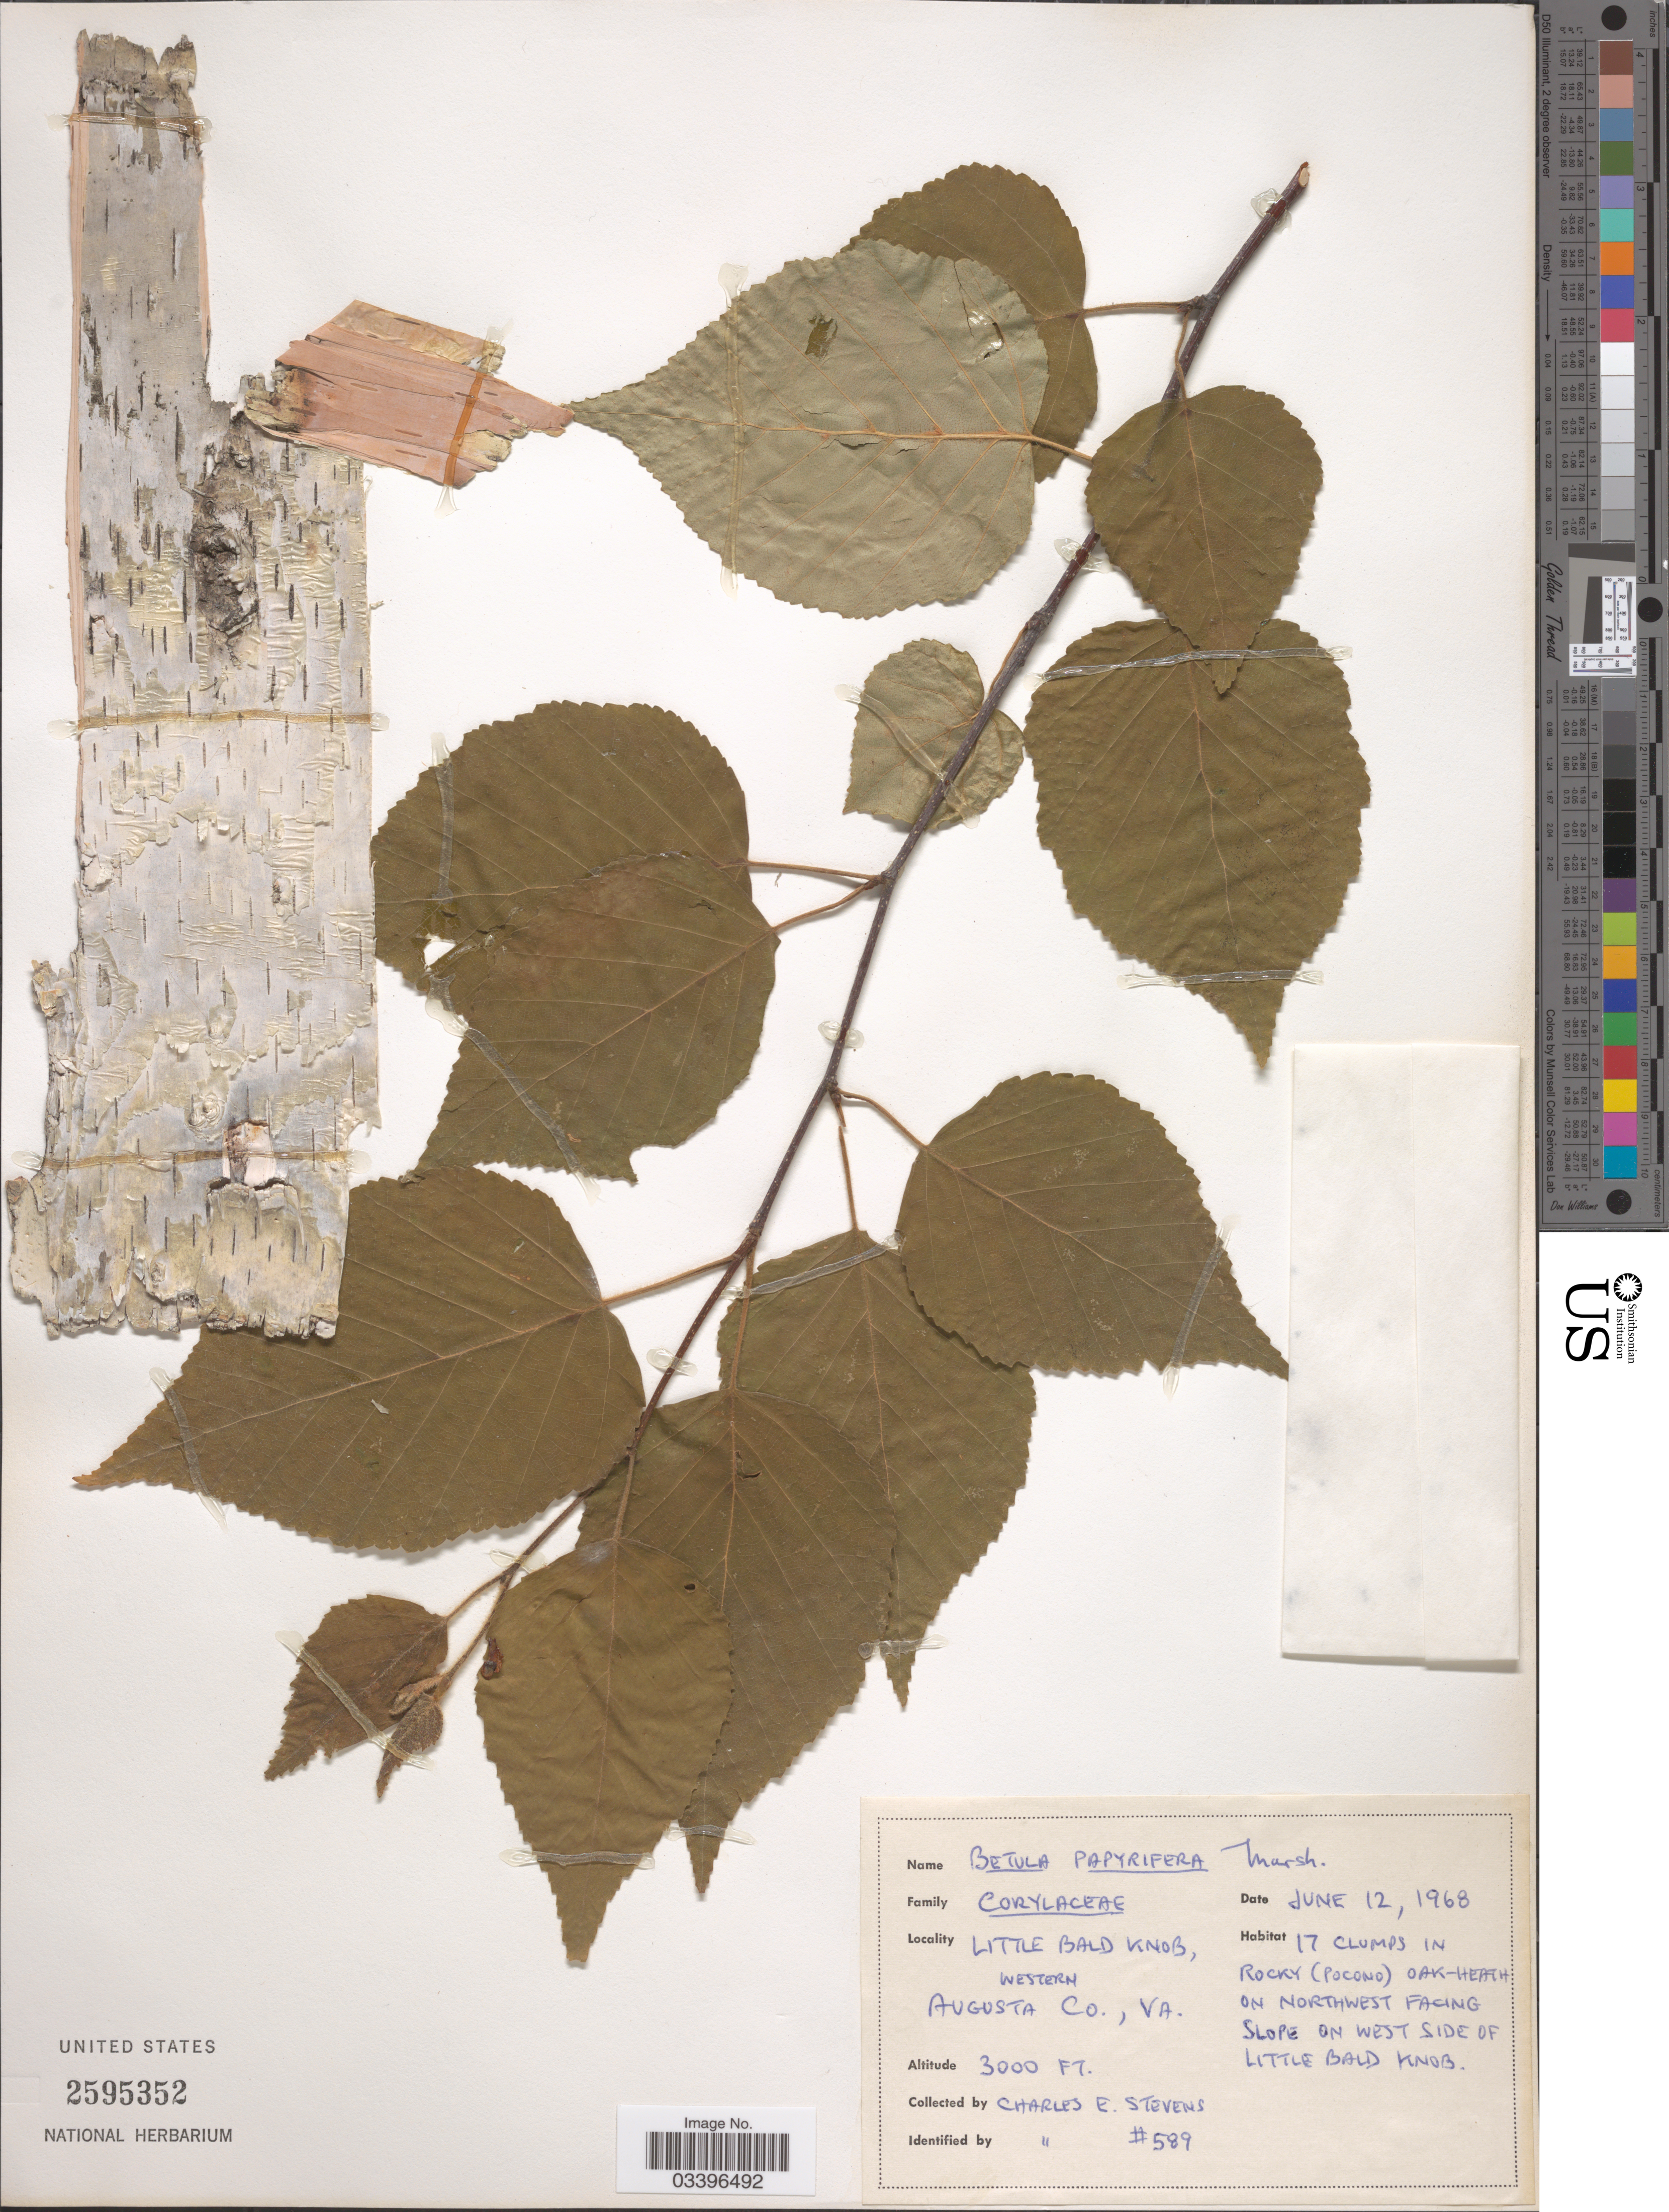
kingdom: Plantae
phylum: Tracheophyta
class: Magnoliopsida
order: Fagales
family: Betulaceae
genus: Betula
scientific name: Betula papyrifera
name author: Marshall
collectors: C. Stevens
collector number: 589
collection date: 1968-06-12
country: United States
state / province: Virginia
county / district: Augusta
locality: Little Bald Knob, Western. Augusta Co. On northwest facing slope on west side of Little Bald Knob.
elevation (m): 914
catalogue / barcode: US 2595352